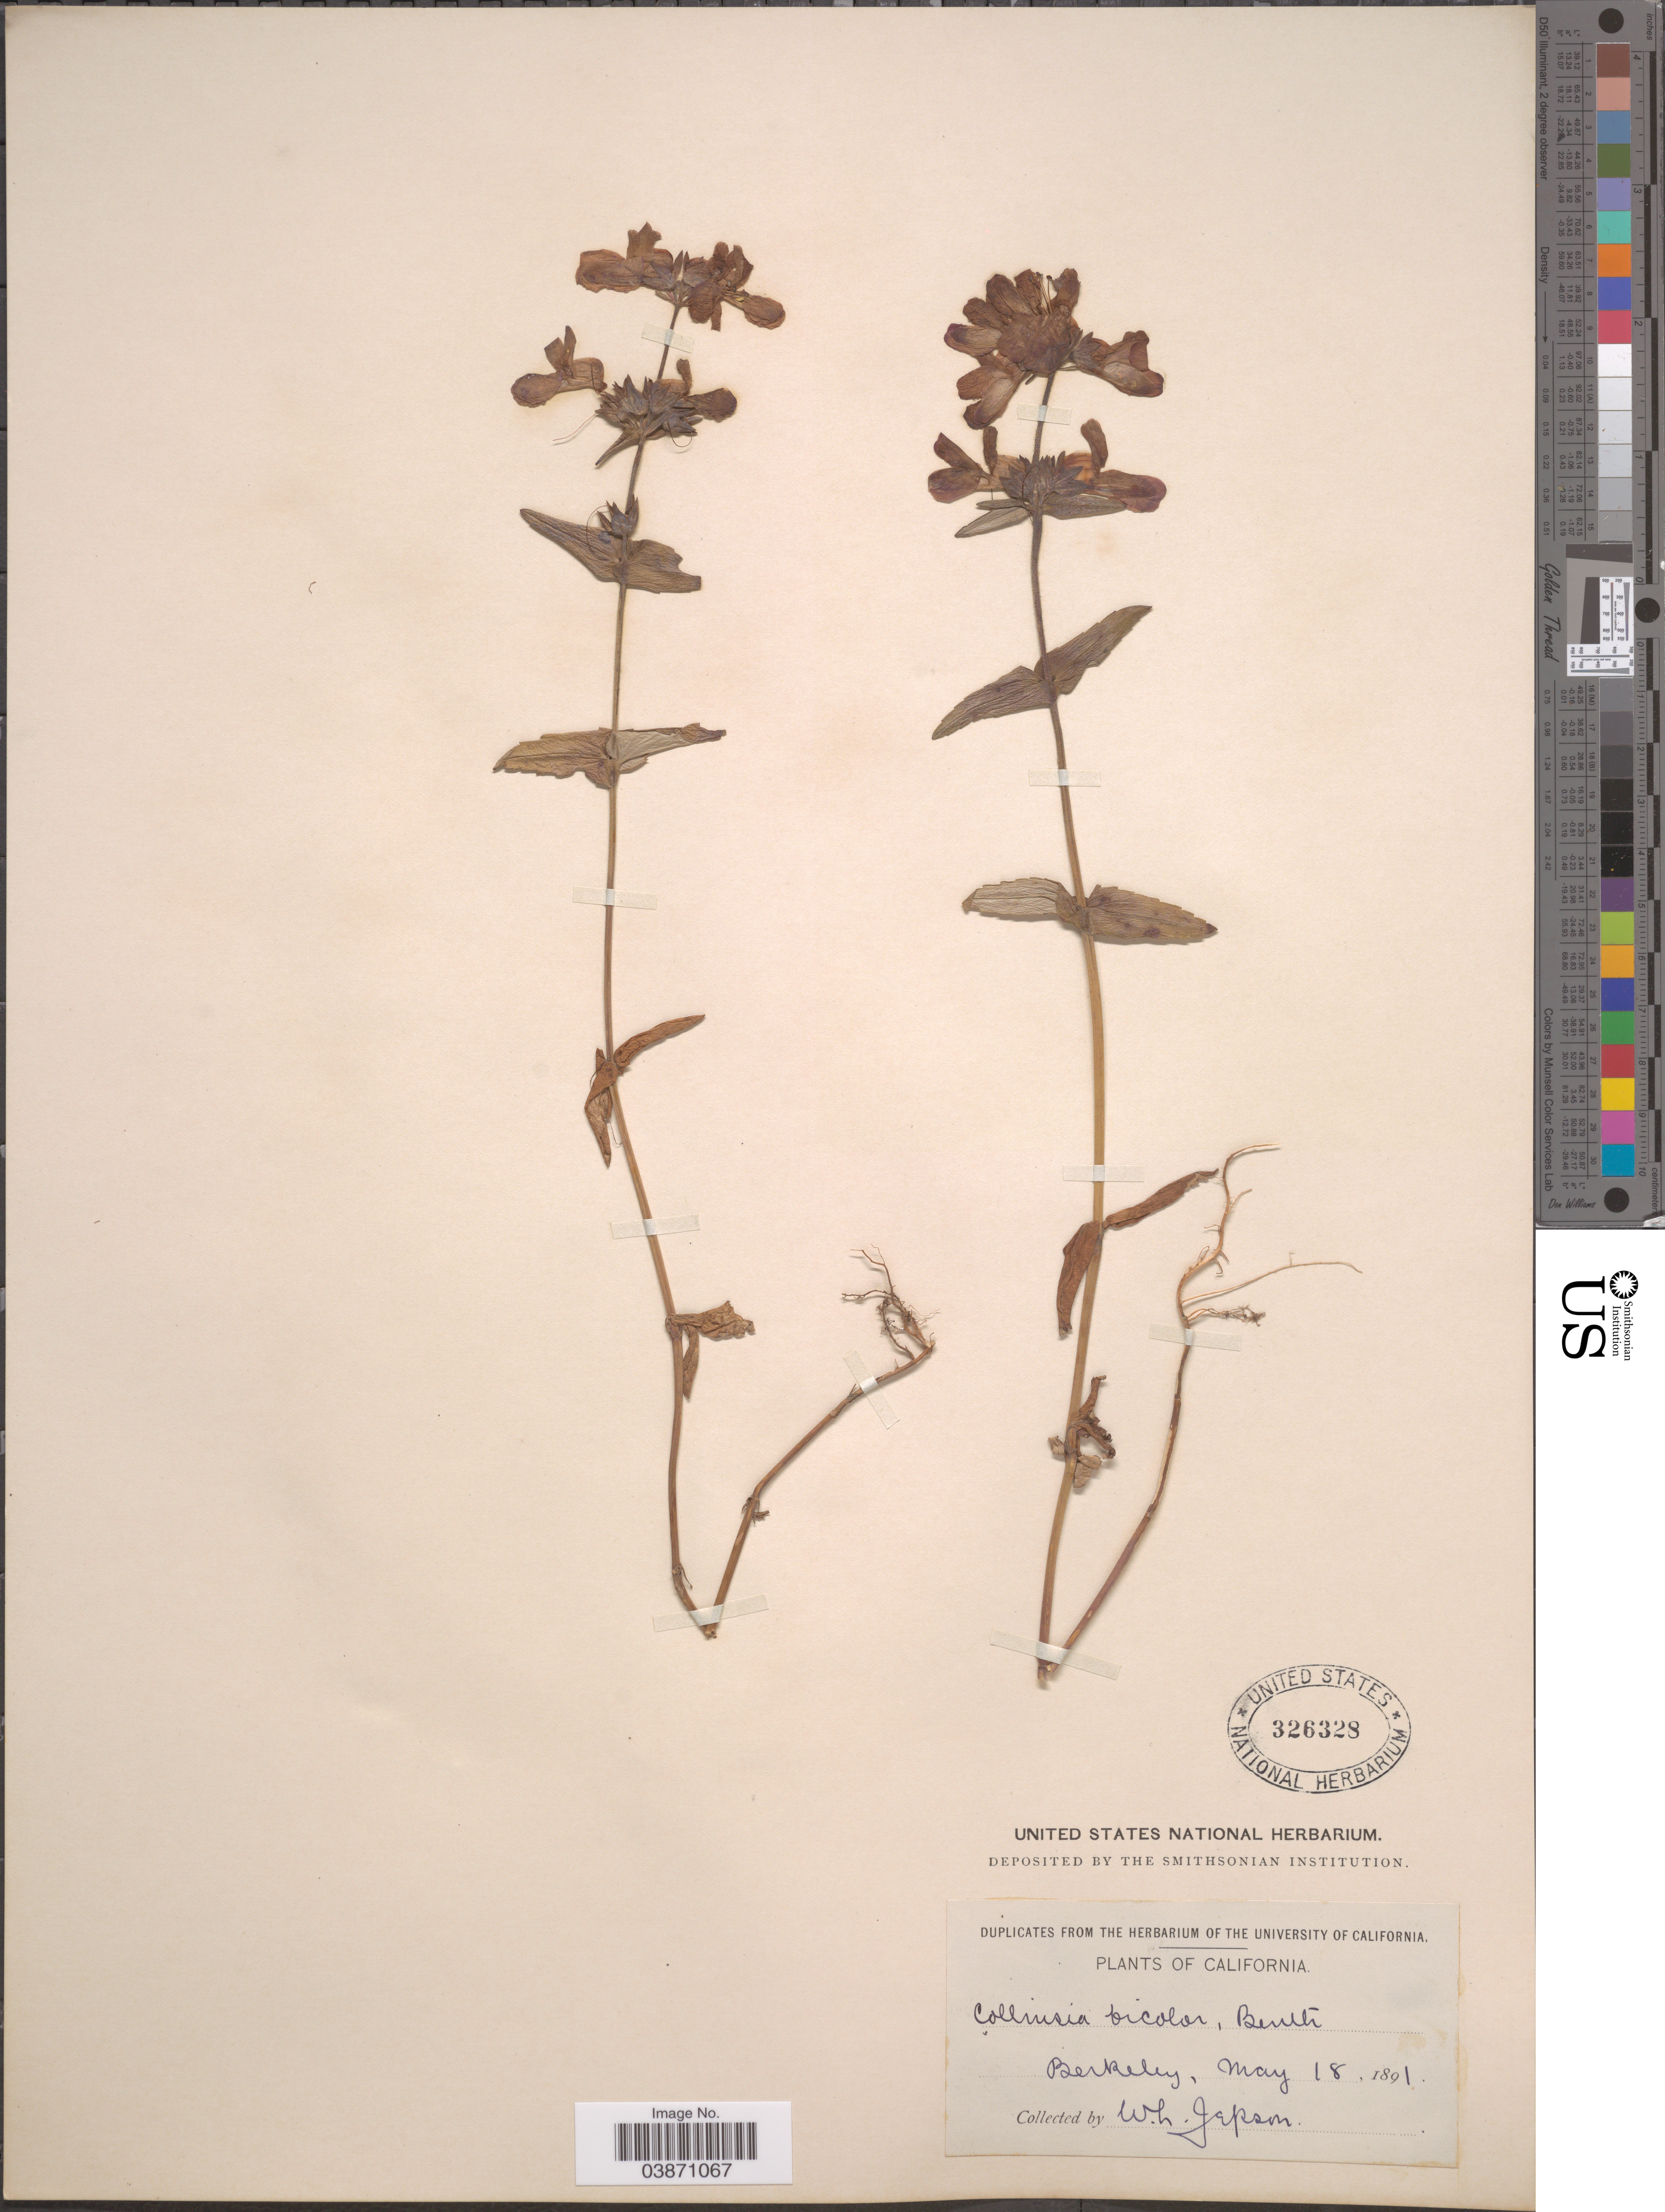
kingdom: Plantae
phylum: Tracheophyta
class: Magnoliopsida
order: Lamiales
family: Plantaginaceae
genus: Collinsia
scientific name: Collinsia bicolor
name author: Raf.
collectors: W. L. Jepson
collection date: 1891-05-18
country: United States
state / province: California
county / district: Alameda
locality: Berkeley.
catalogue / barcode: US 326328